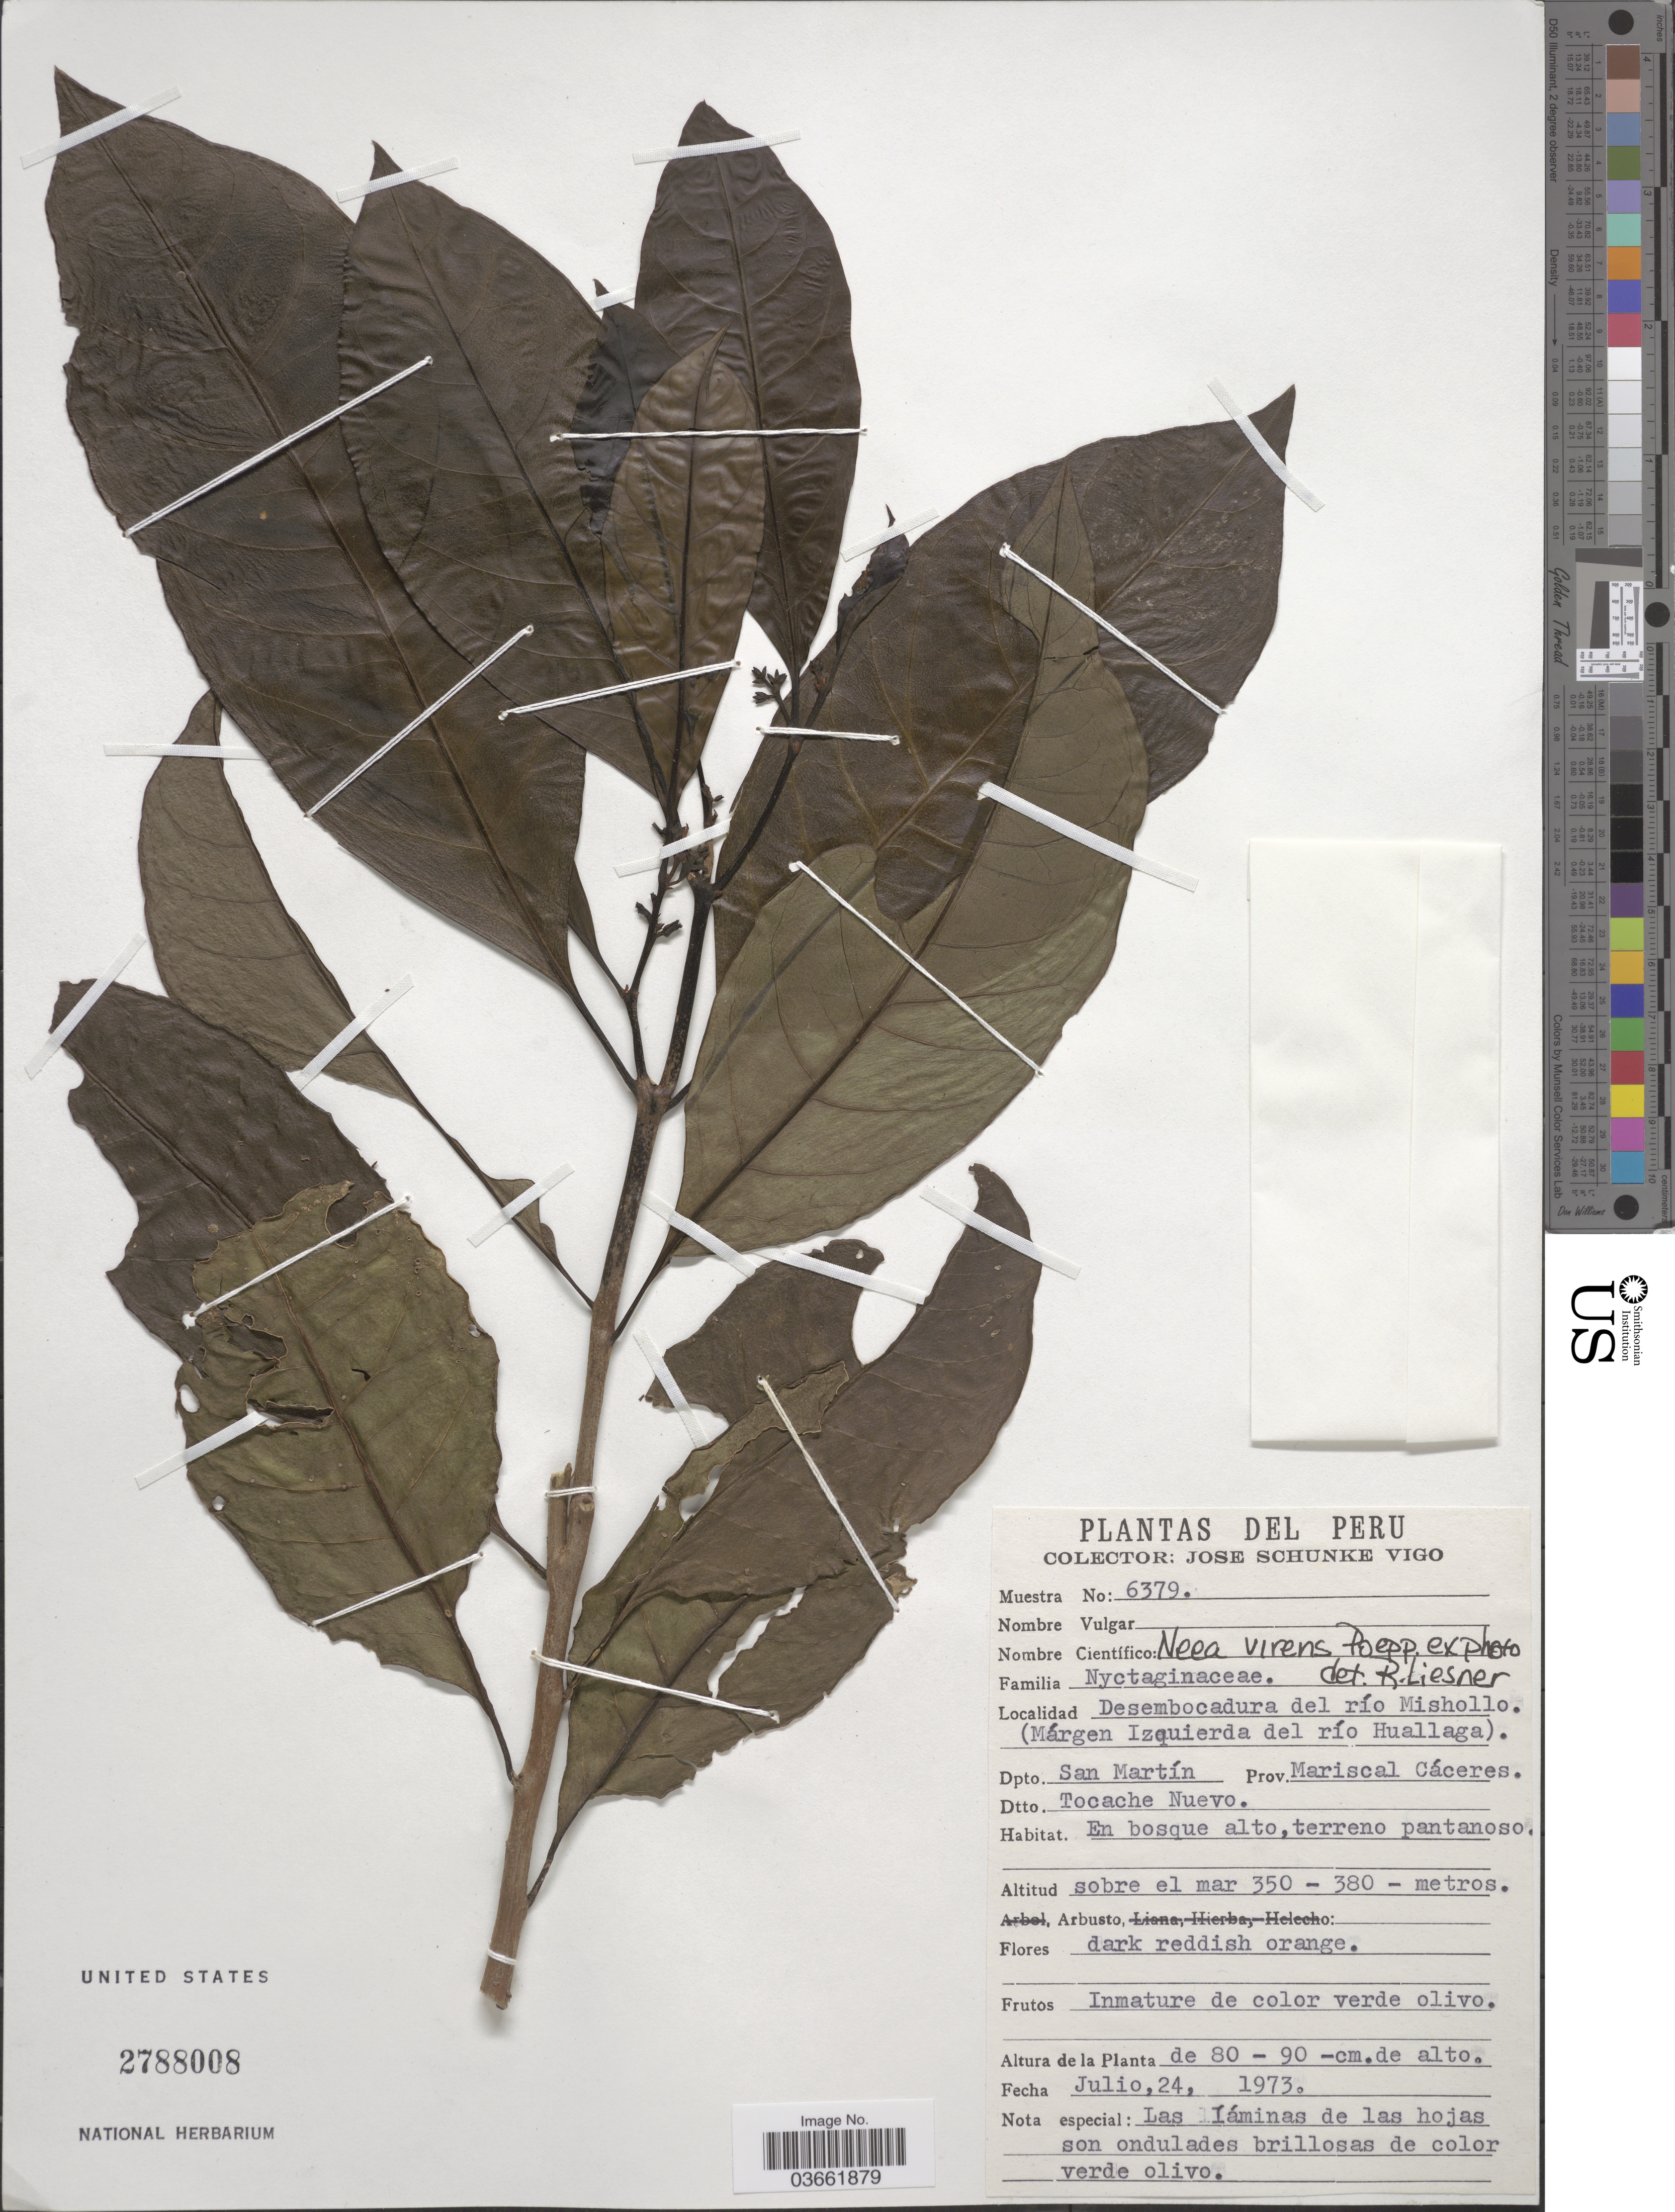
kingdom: Plantae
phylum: Tracheophyta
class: Magnoliopsida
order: Caryophyllales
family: Nyctaginaceae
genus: Neea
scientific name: Neea virens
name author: Poepp. ex Heimerl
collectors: J. Schunke Vigo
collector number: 6379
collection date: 1973-07-24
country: Peru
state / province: San Martín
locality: Desembocadura del río Mishollo. (Márgen Izquierda del río Huallaga). Dpto. San Martín. Prov. Mariscal Cáceres. Dtto. Tocache Nuevo.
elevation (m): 350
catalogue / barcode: US 2788008